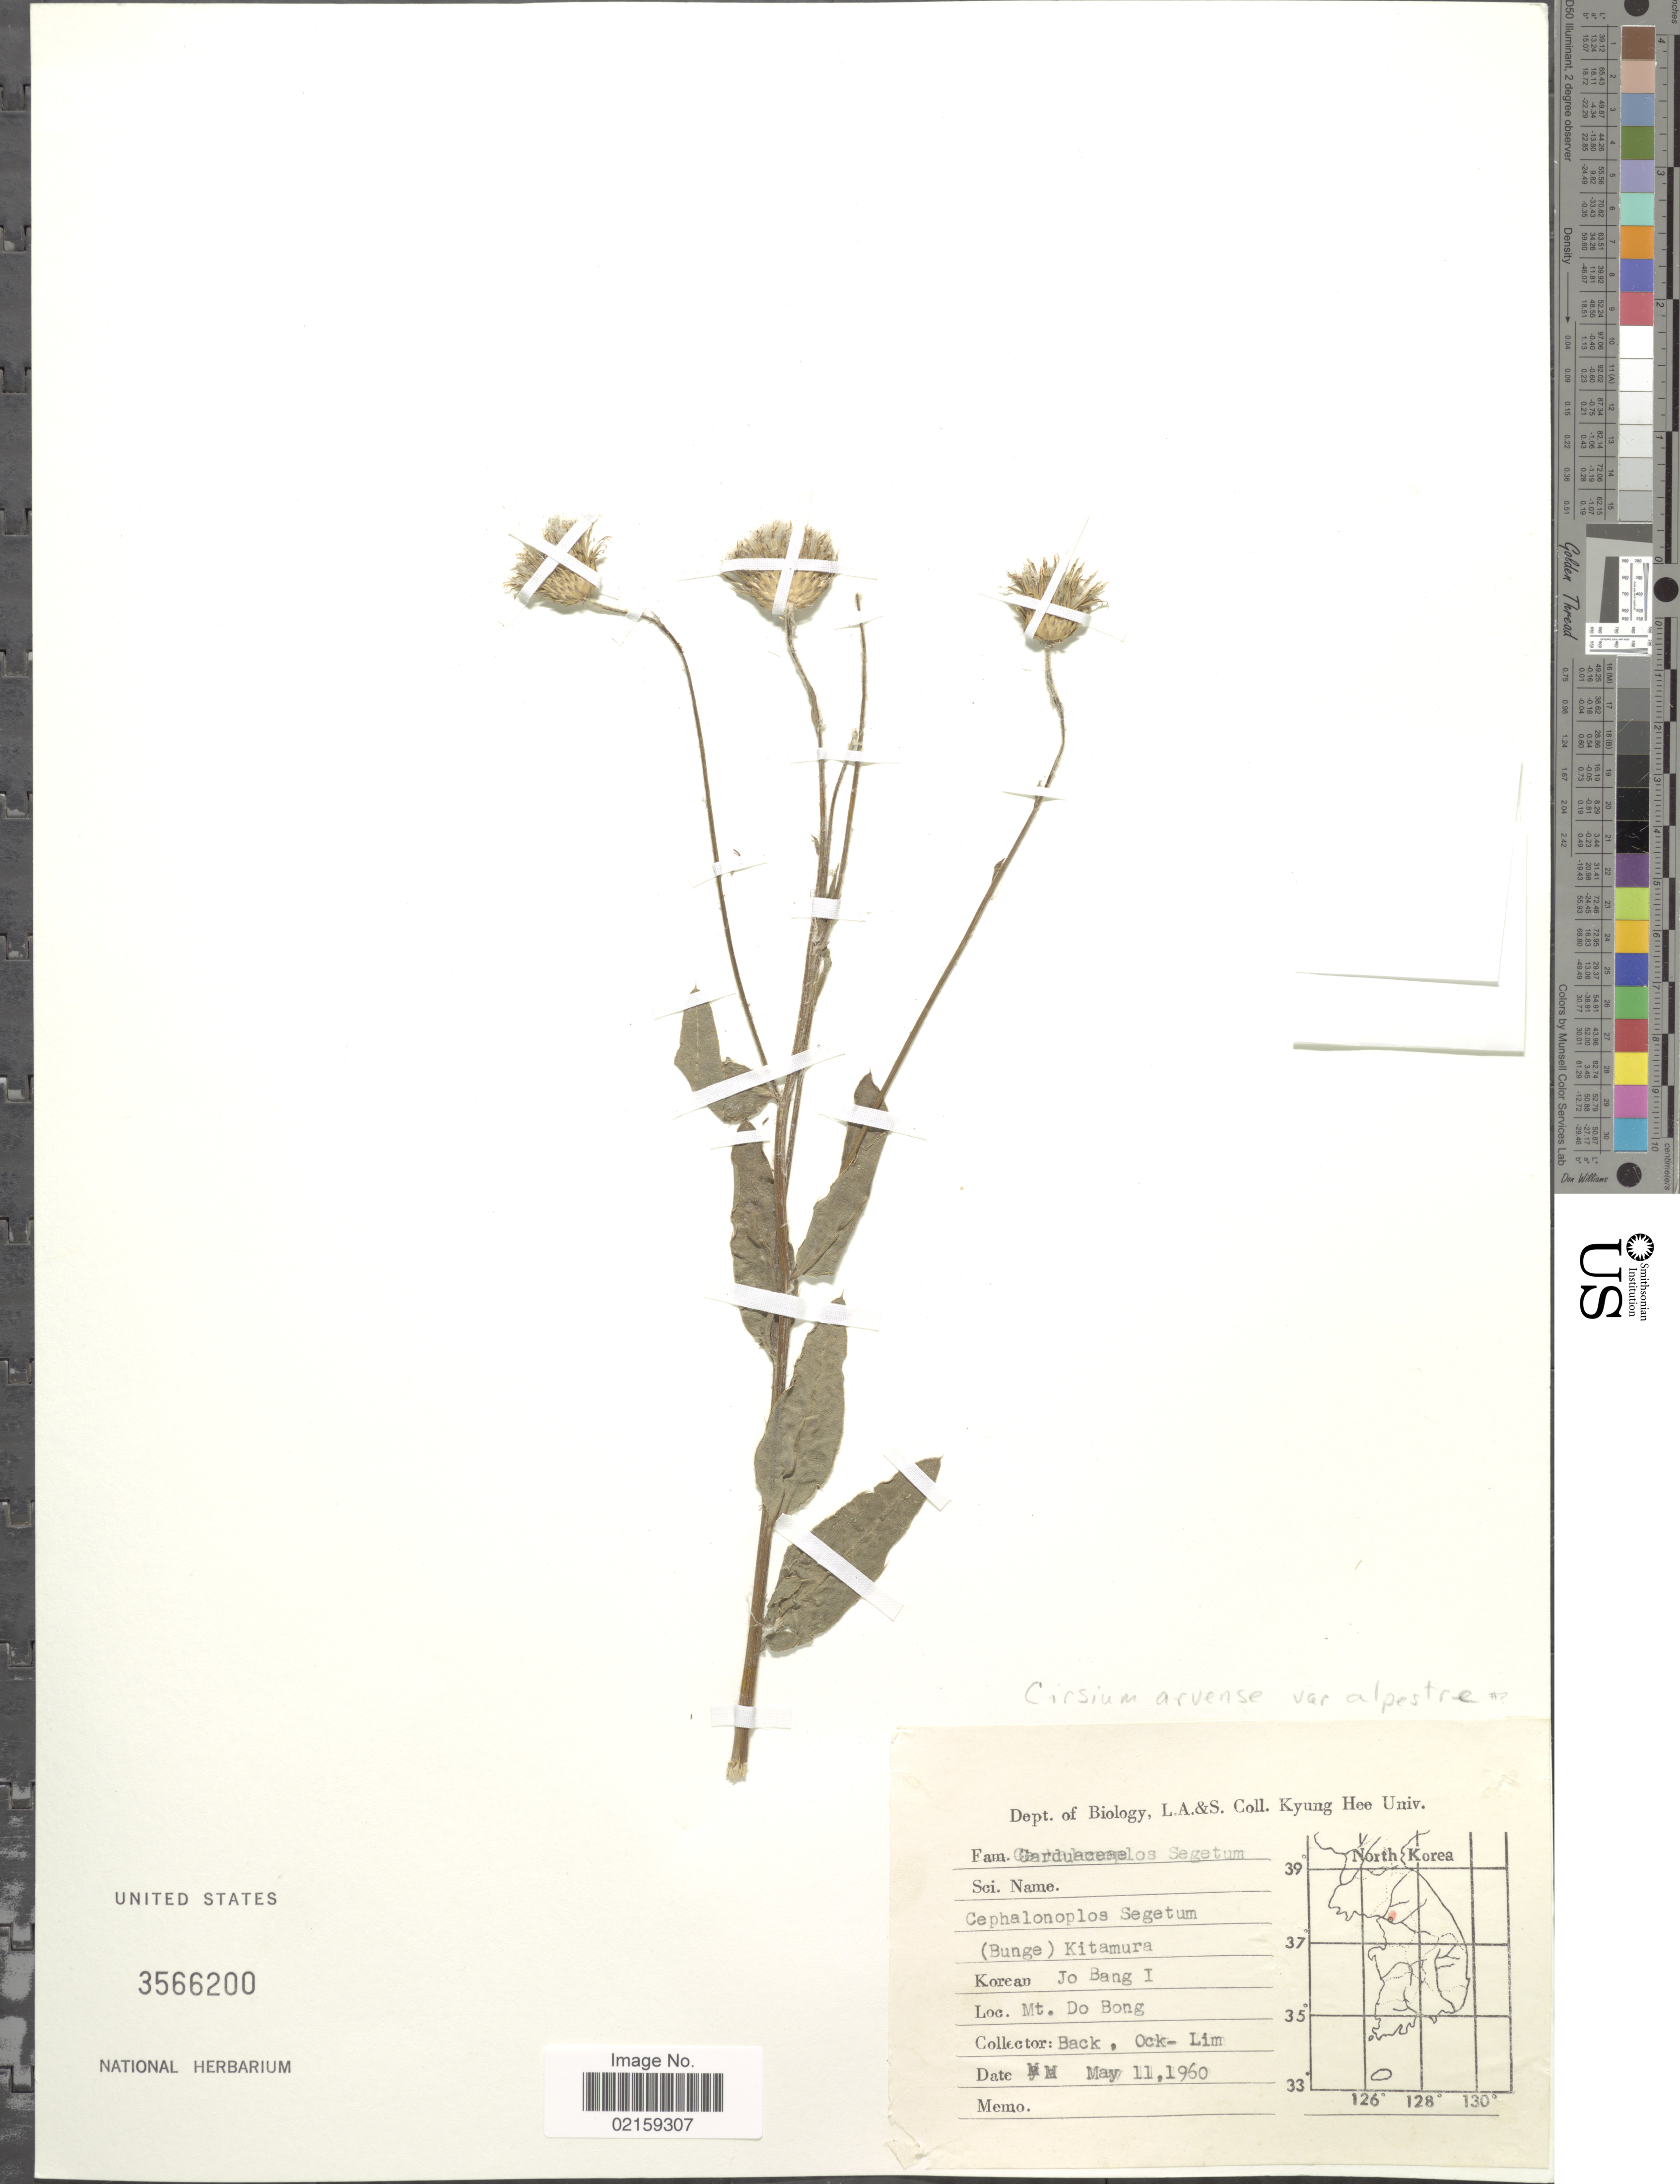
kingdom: Plantae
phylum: Tracheophyta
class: Magnoliopsida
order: Asterales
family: Asteraceae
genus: Cirsium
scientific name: Cirsium arvense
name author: (L.) Scop.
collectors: O. Back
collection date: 1960-05-11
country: South Korea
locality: Jo Bang I Mt. Do Bong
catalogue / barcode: US 3566200